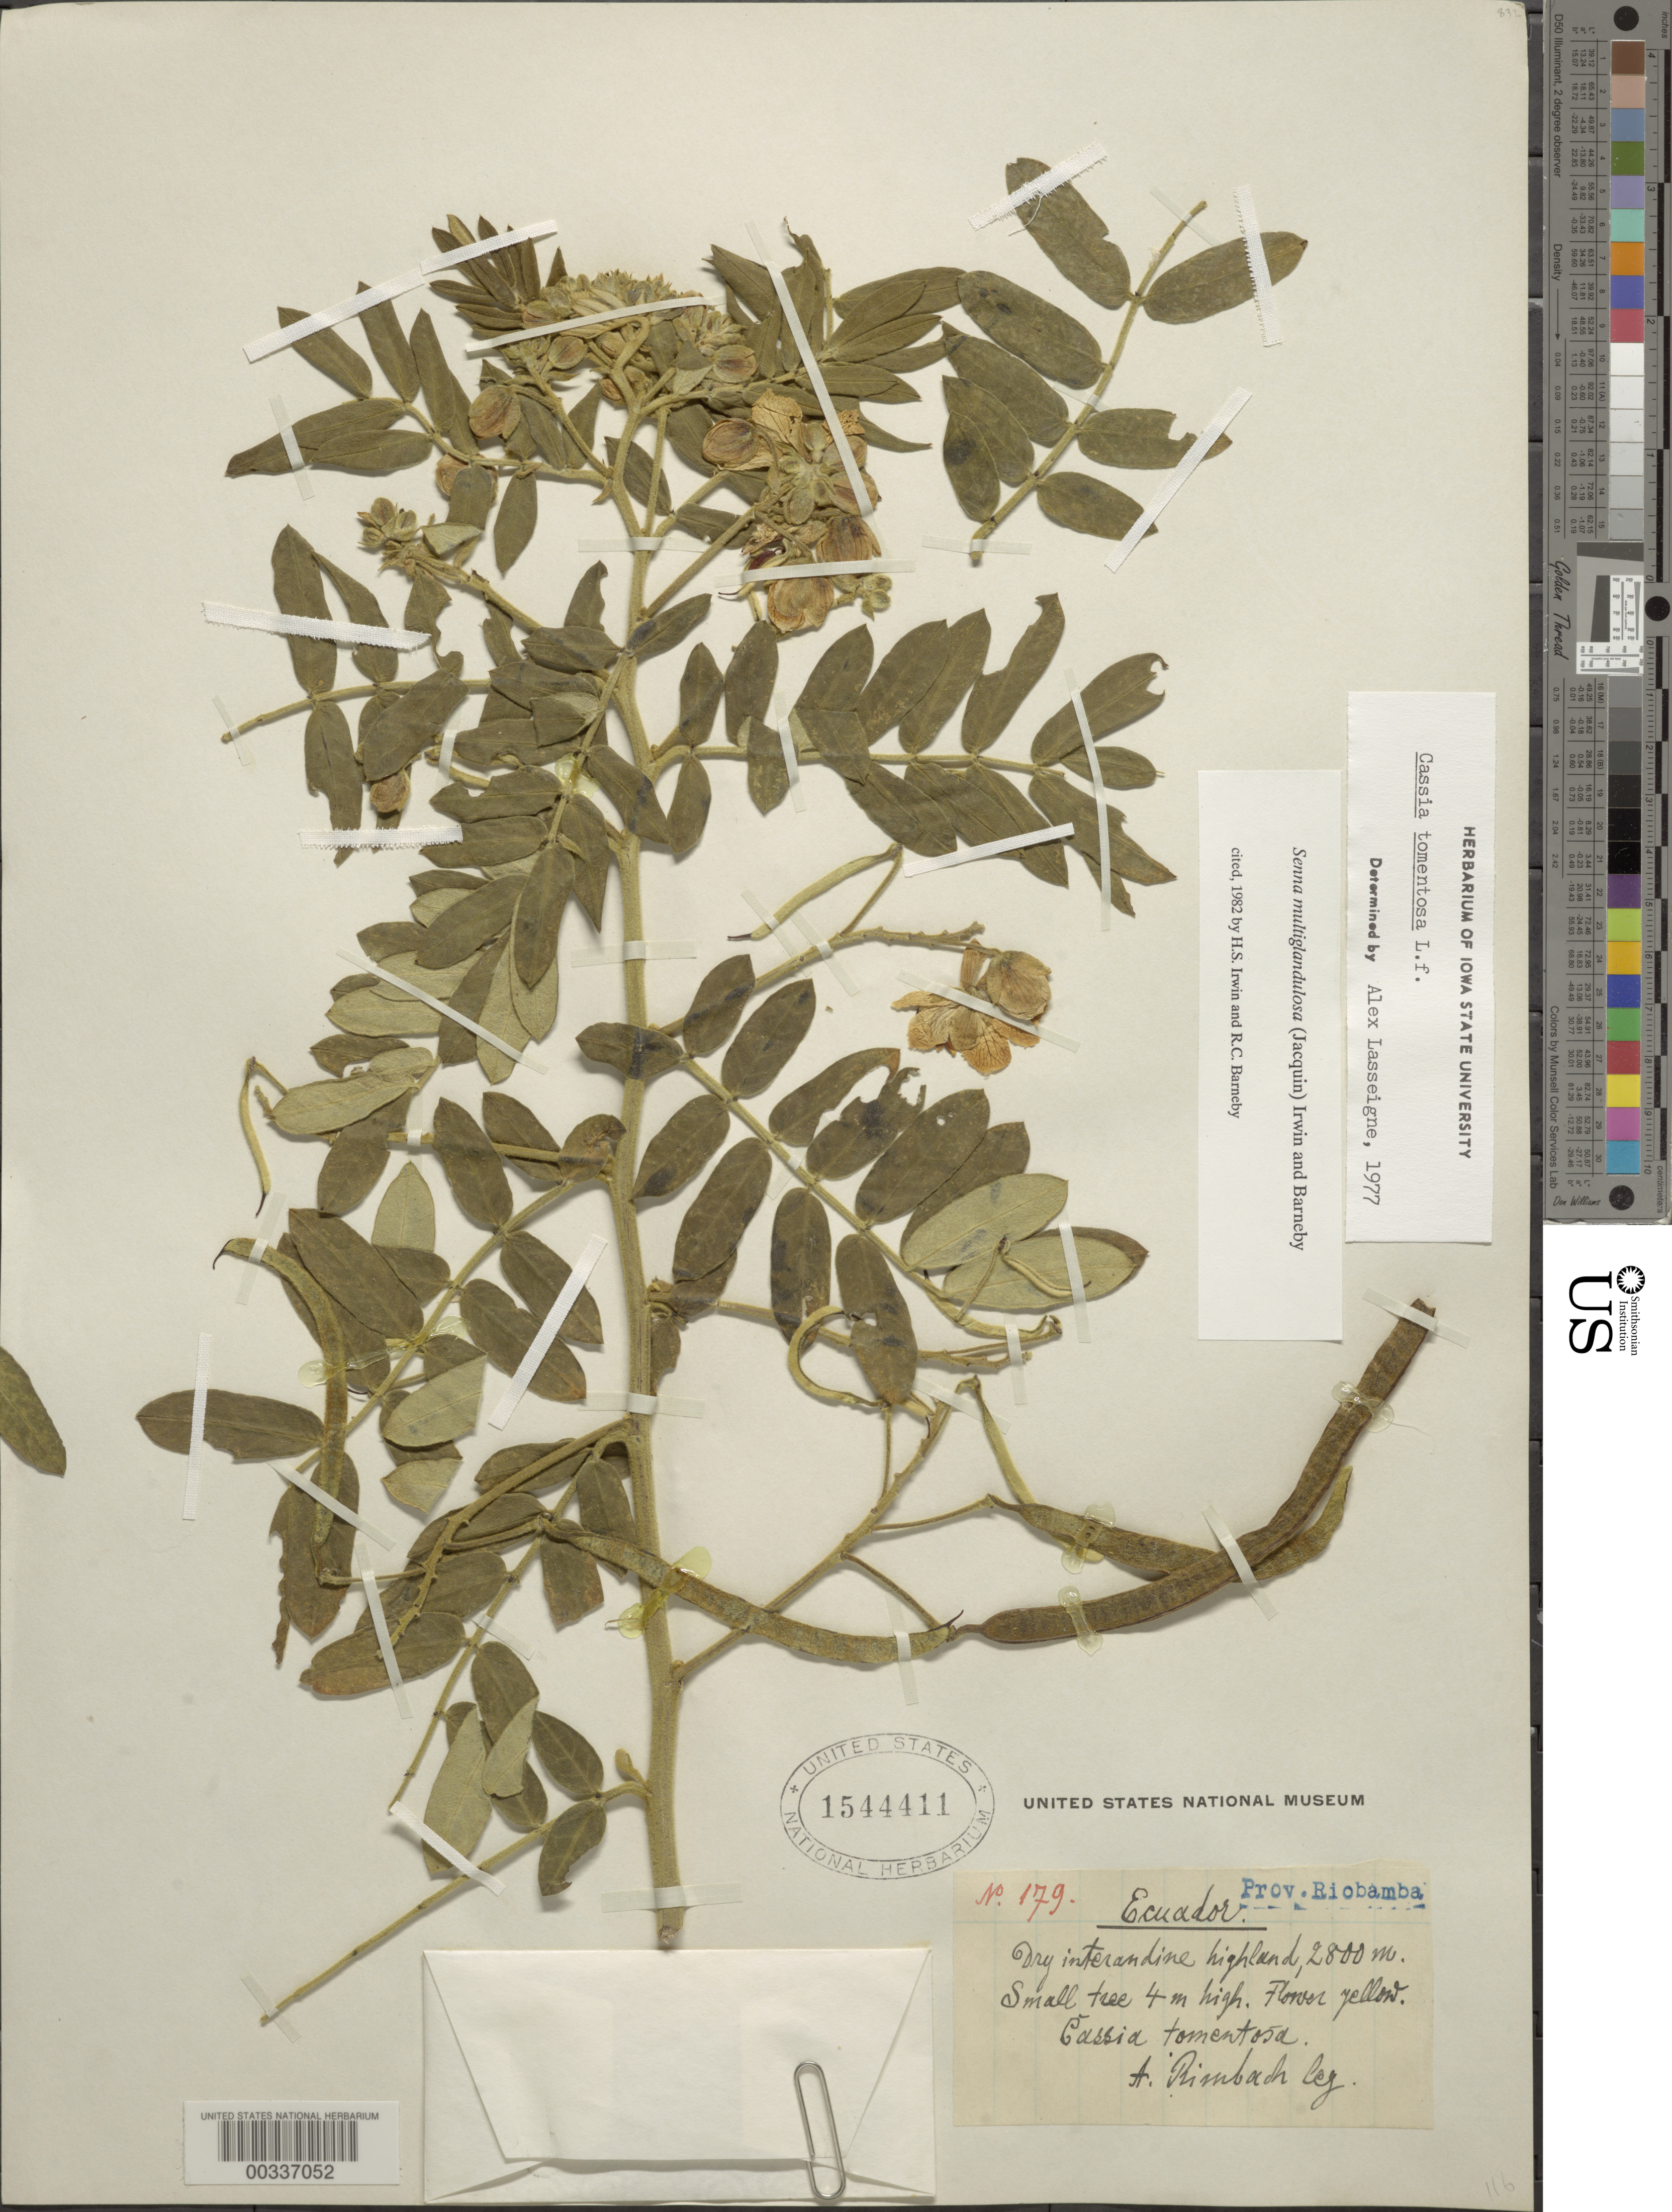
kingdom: Plantae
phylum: Tracheophyta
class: Magnoliopsida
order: Fabales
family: Fabaceae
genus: Senna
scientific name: Senna multiglandulosa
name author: (Jacq.) H.S. Irwin & Barneby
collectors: A. Rimbach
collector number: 179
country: Ecuador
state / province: Chimborazo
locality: Riobamba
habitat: Dry interandine highland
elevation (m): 2800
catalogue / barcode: US 1544411